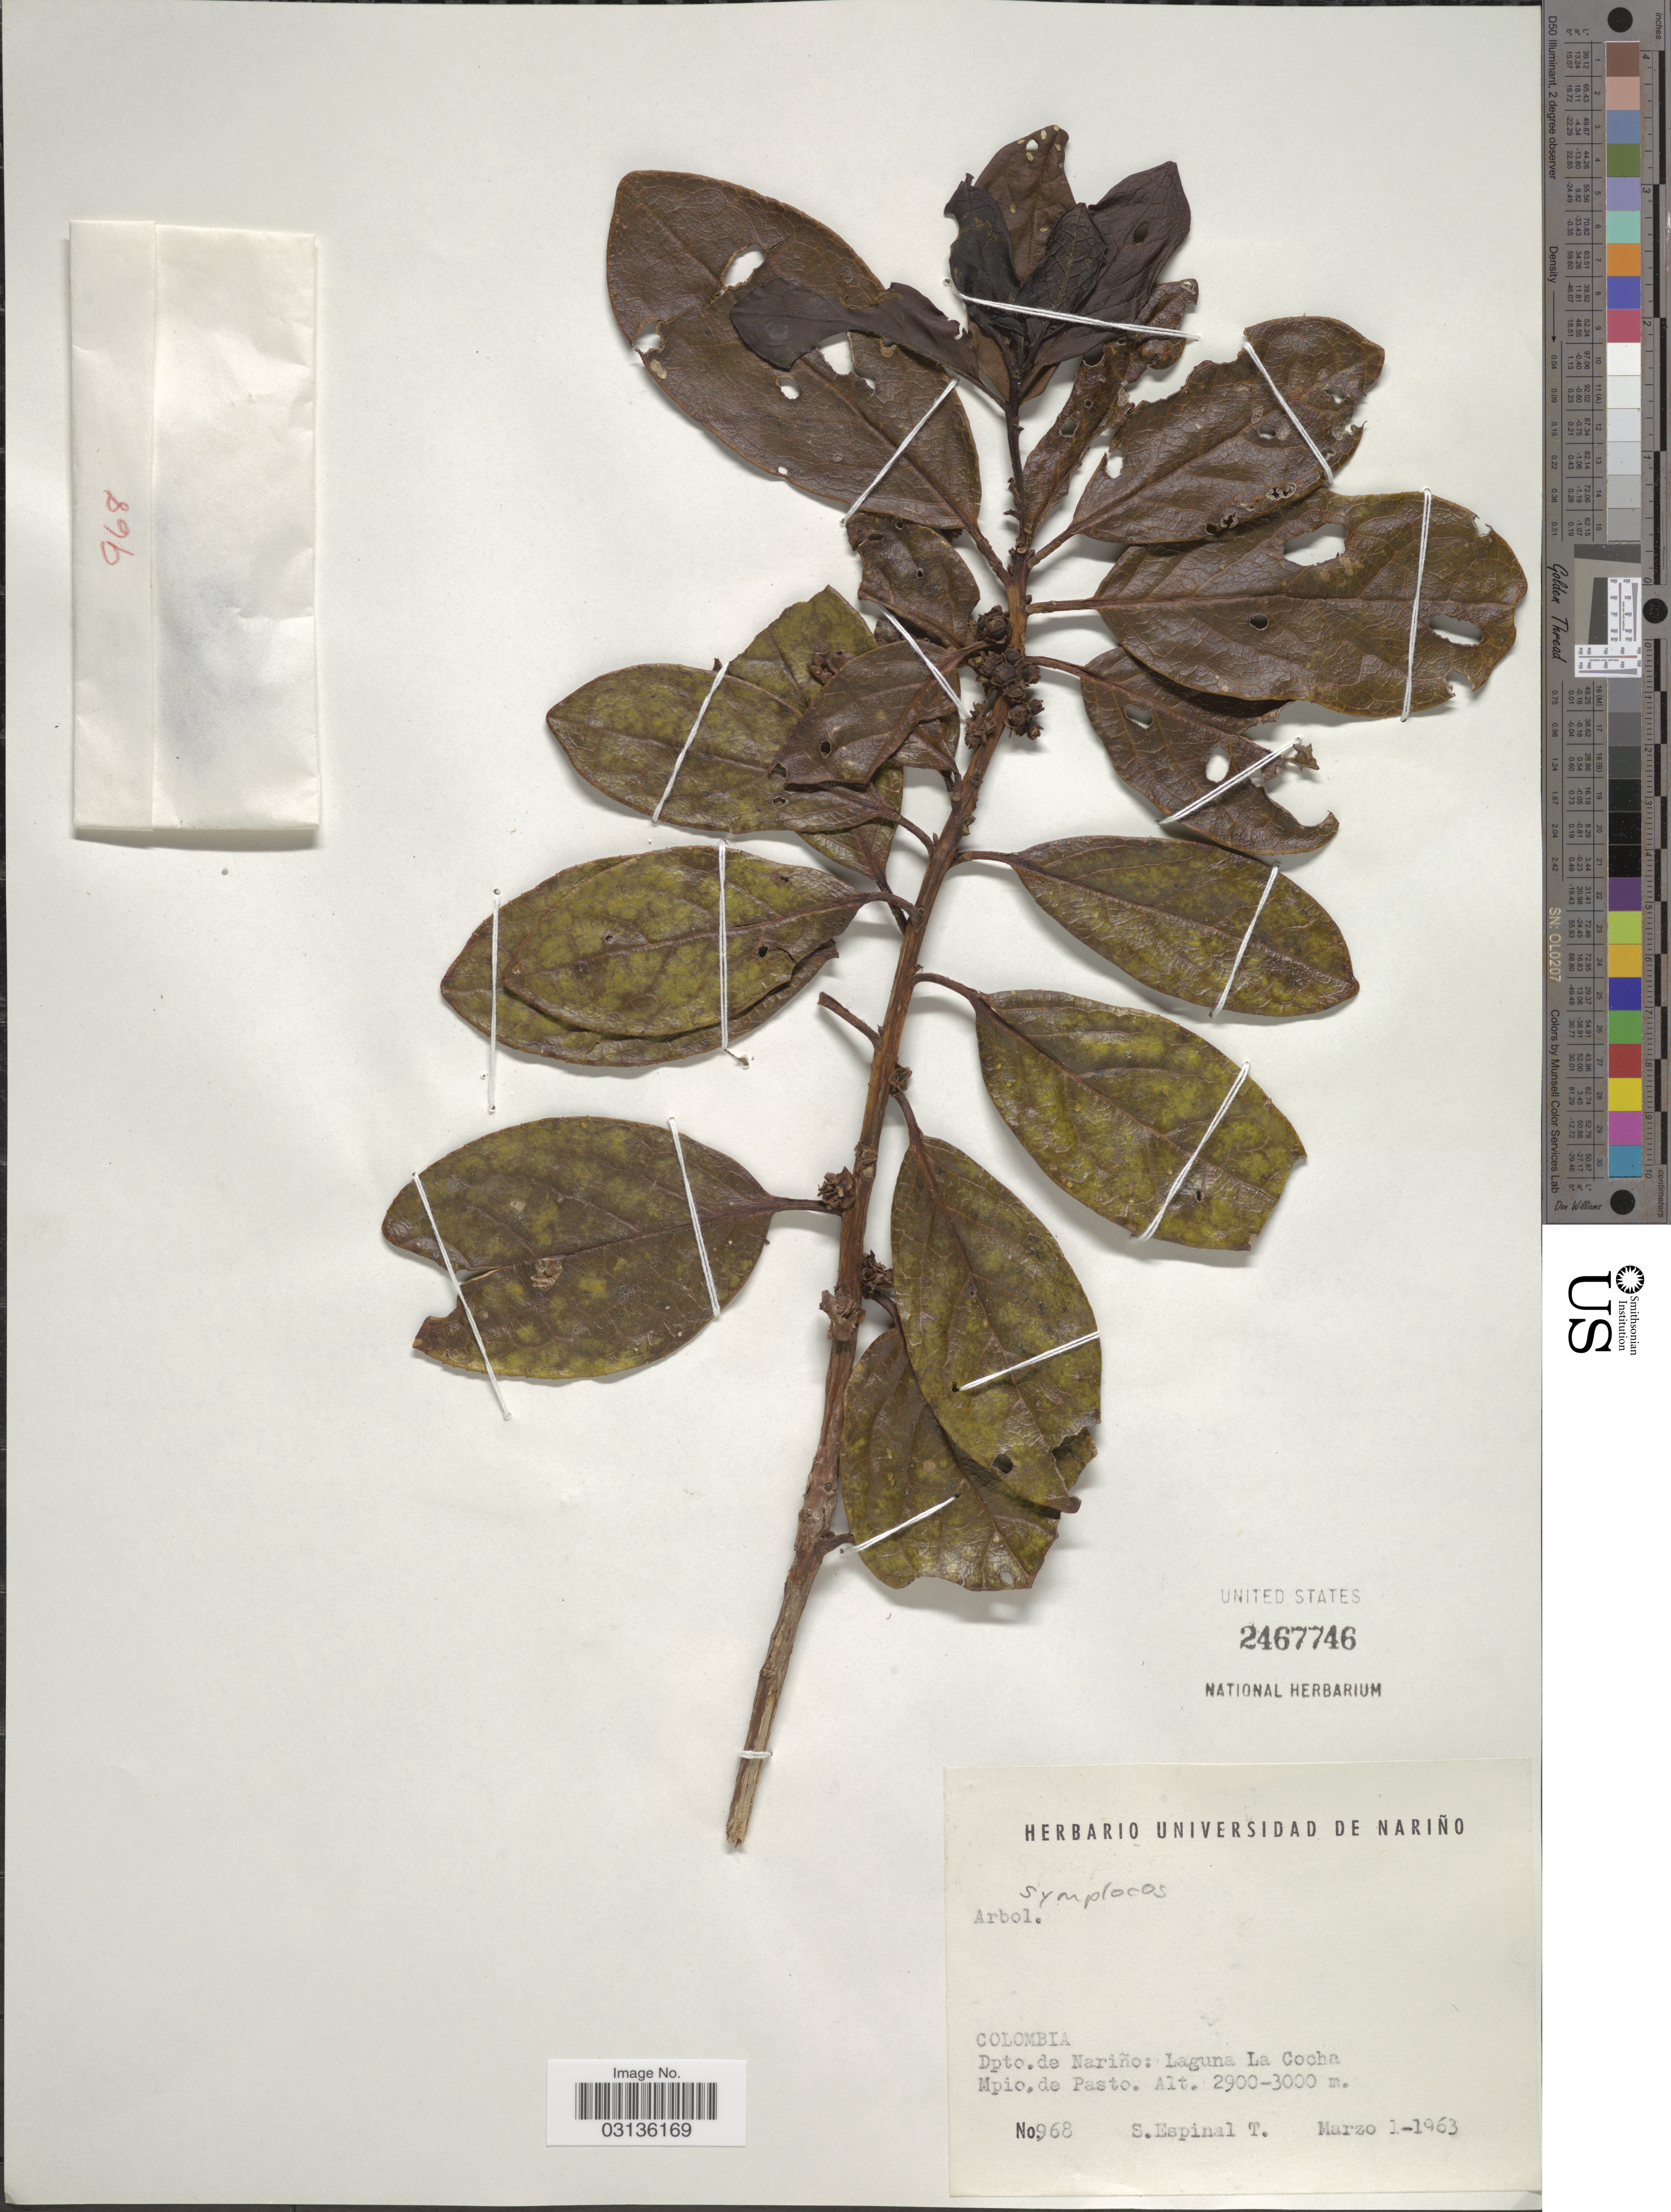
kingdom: Plantae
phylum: Tracheophyta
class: Magnoliopsida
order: Ericales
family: Symplocaceae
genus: Symplocos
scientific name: Symplocos sp.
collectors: S. Espinal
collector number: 968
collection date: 1963-03-01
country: Colombia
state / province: Nariño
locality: Dpto. de Nariño: Laguna La Cocha. Mpio. de Pasto.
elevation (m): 2900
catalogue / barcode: US 2467746